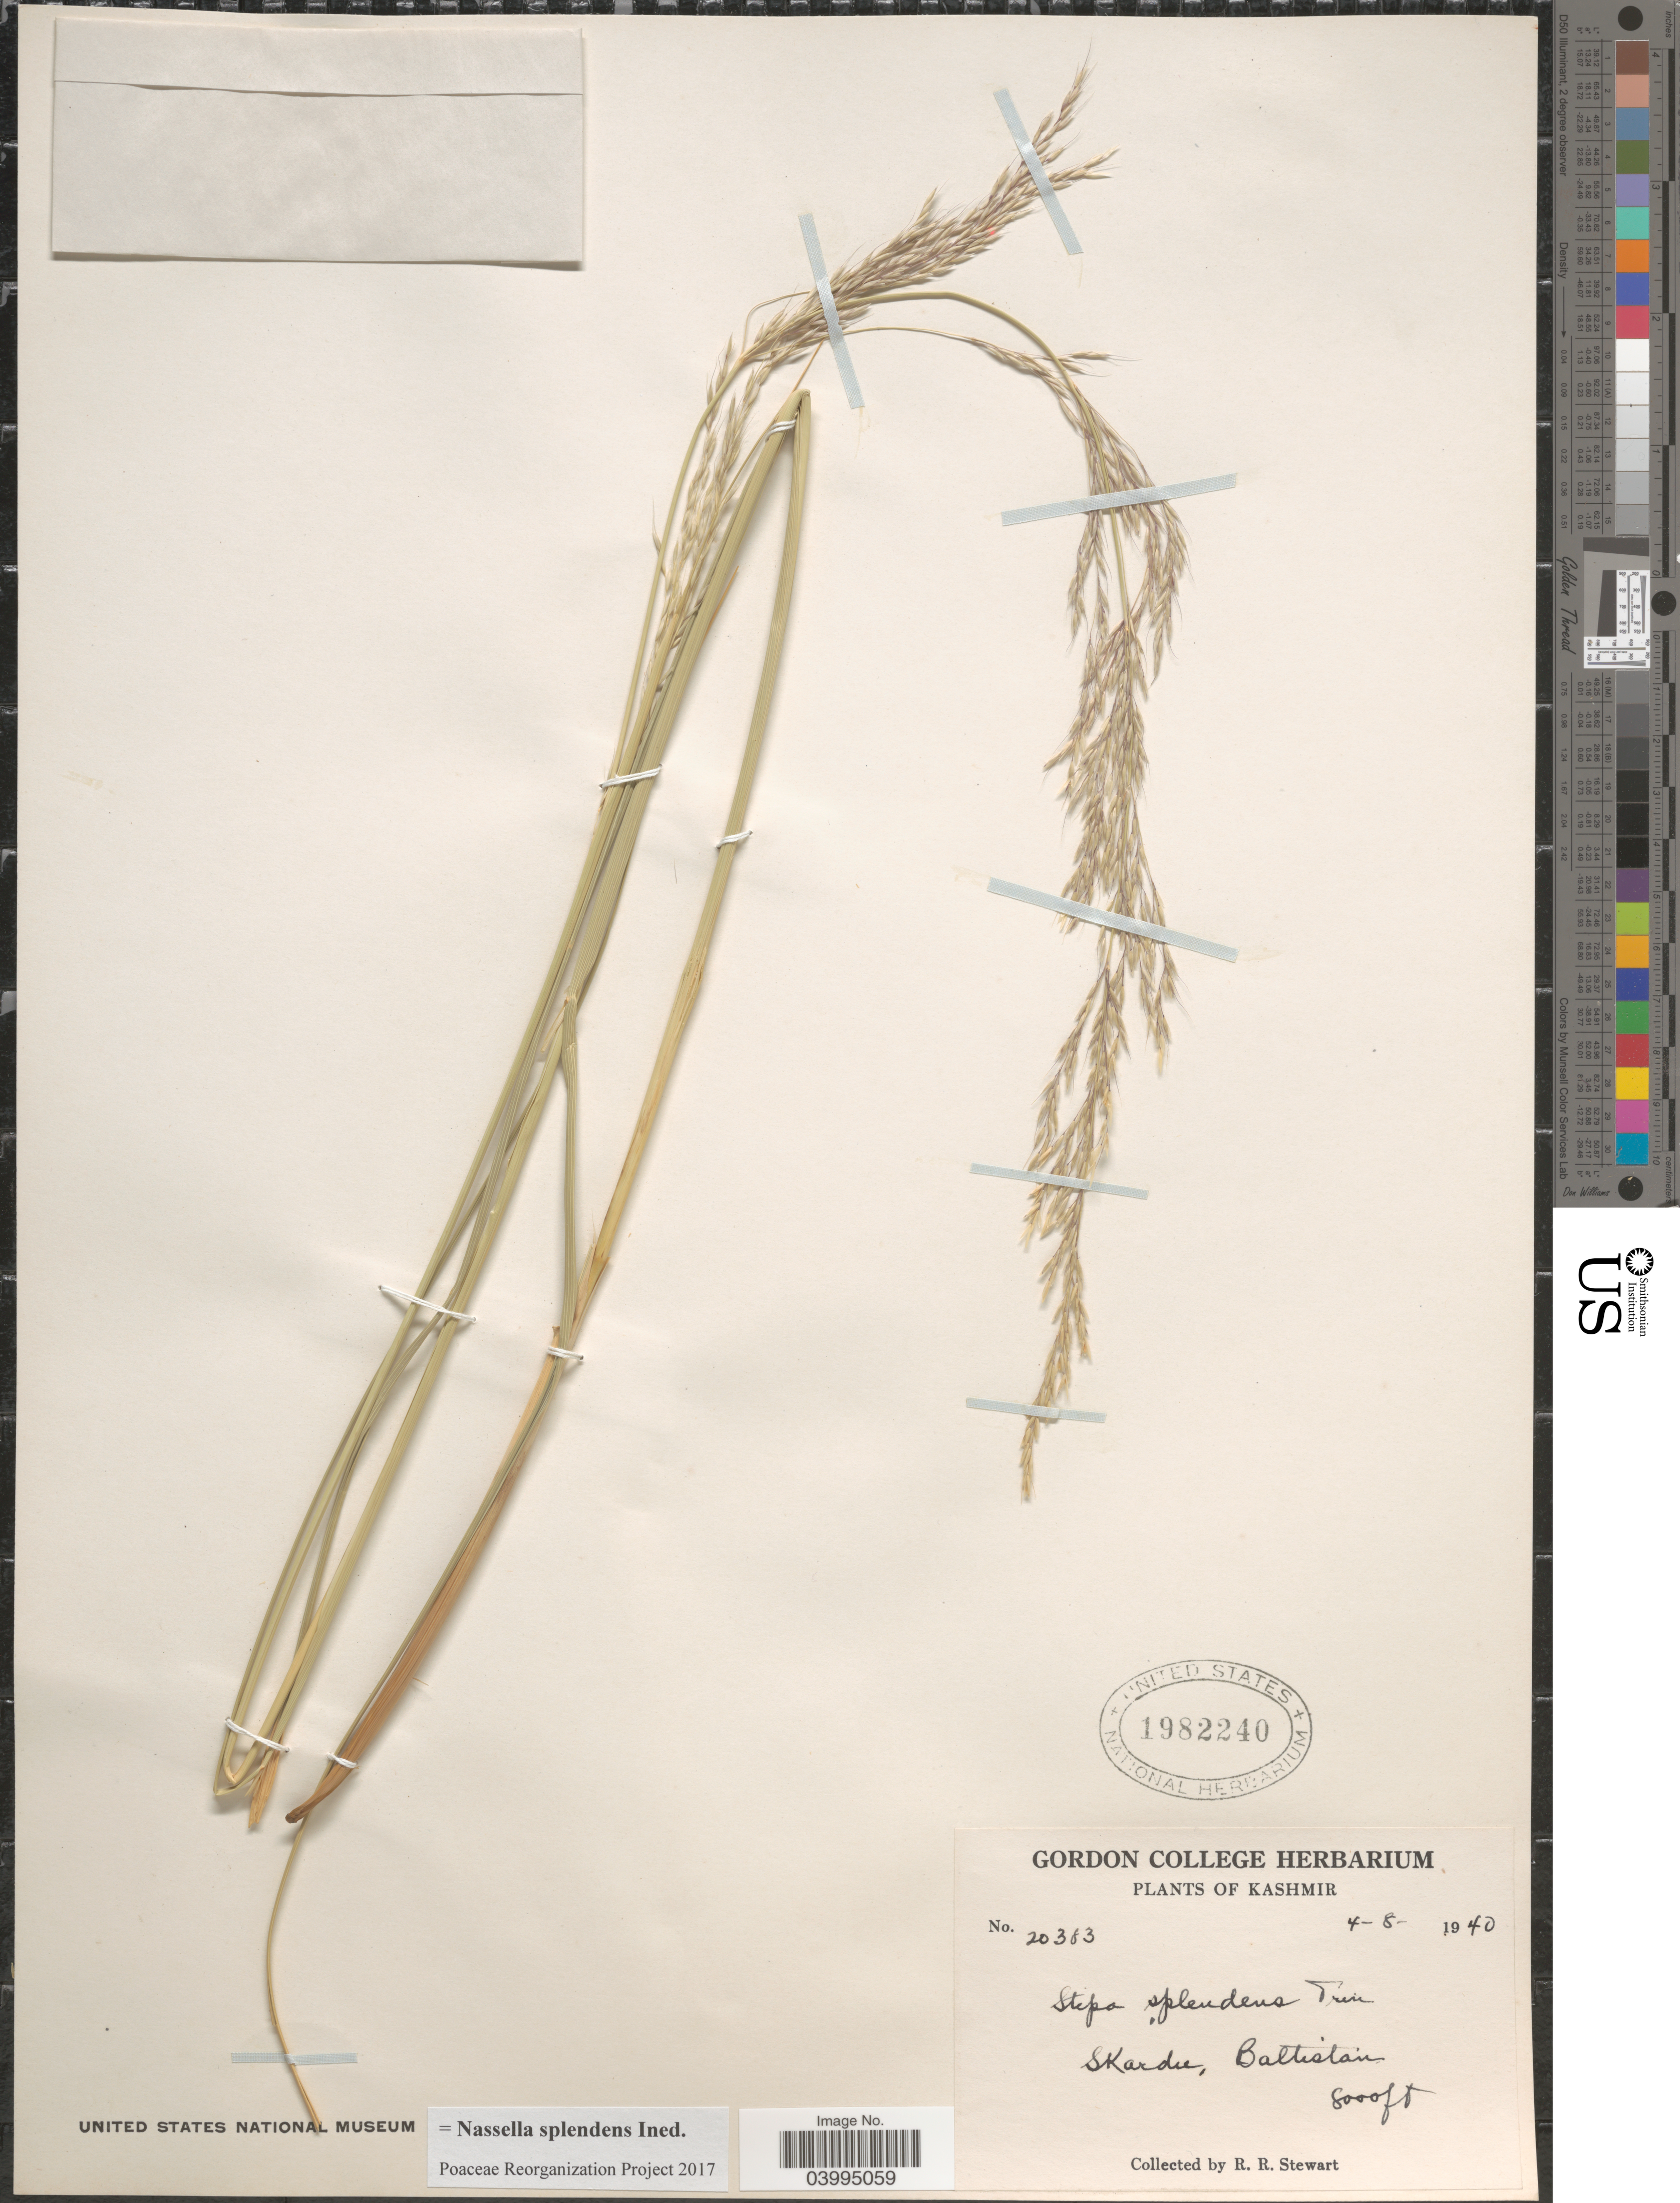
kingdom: Plantae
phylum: Tracheophyta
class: Liliopsida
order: Poales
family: Poaceae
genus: Neotrinia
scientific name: Neotrinia splendens (Trin.) M. Nobis, P.D. Gudkova & A. Nowak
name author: (Trin.)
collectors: R. Stewart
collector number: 20383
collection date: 1940-08-04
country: India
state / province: Jammu and Kashmir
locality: Kashmir. Skardu, Baltistan.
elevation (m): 2438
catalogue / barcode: US 1982240